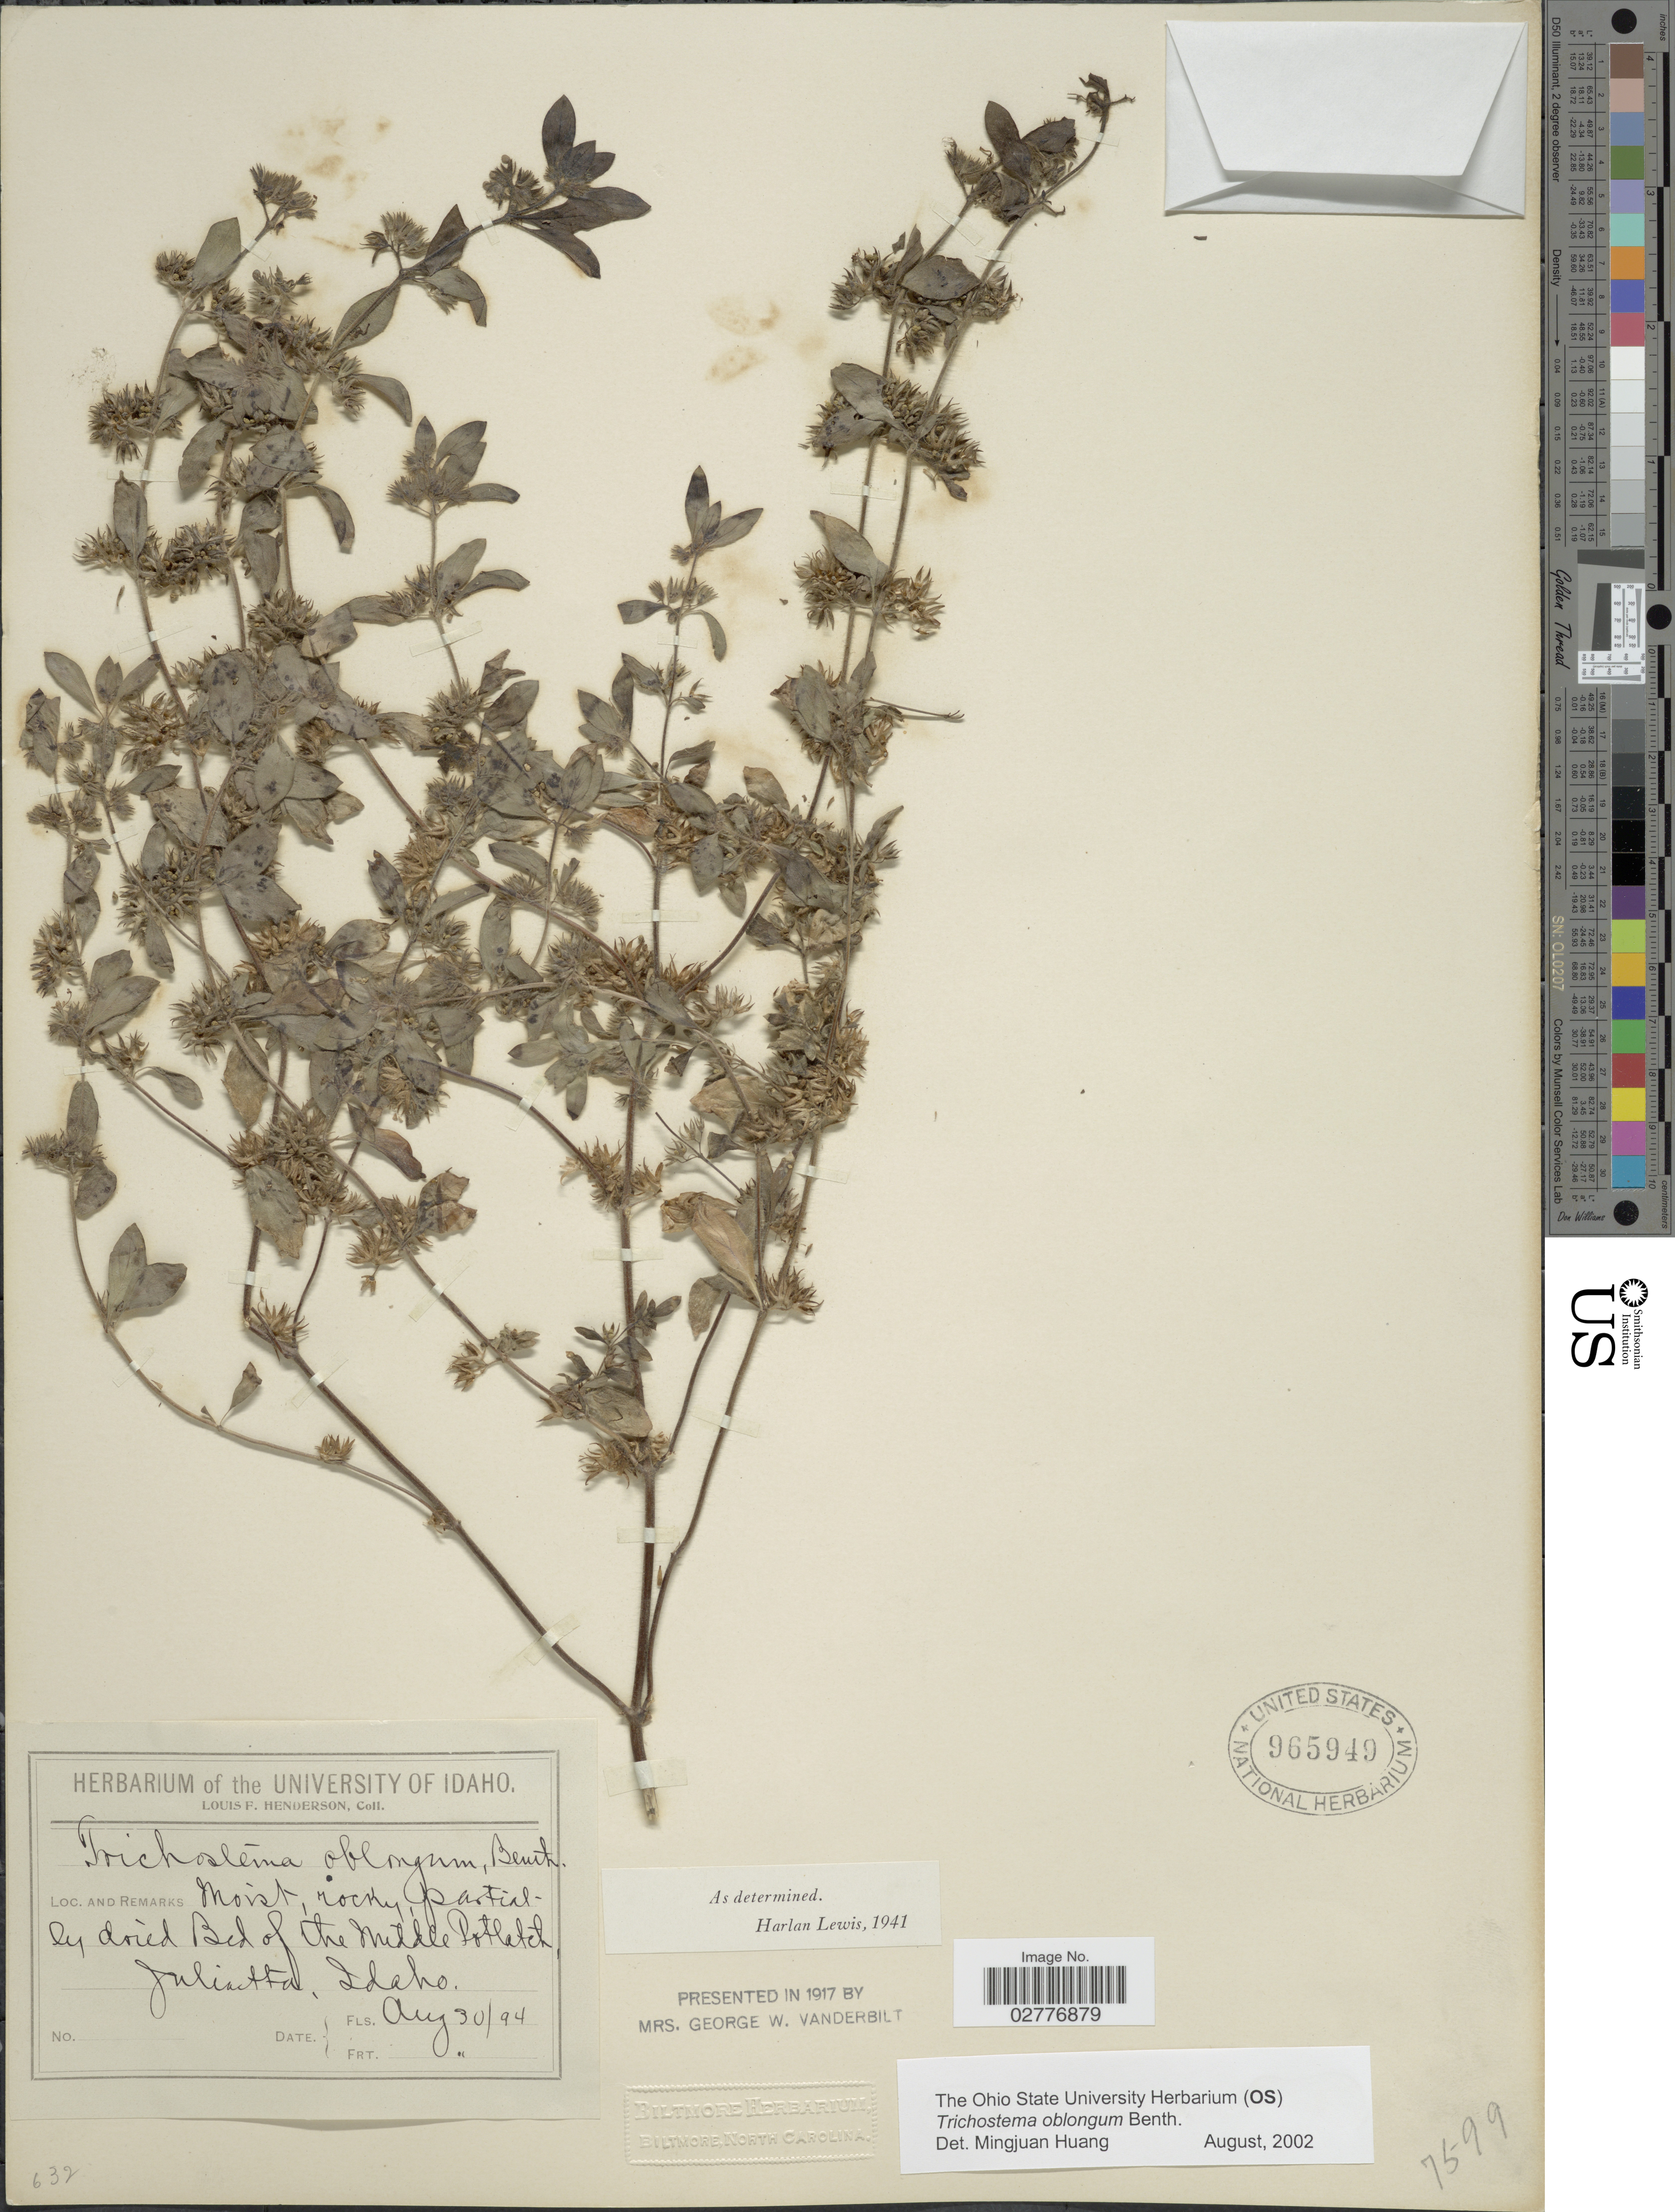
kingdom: Plantae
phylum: Tracheophyta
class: Magnoliopsida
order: Lamiales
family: Lamiaceae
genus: Trichostema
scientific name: Trichostema oblongum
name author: Benth.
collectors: L. Henderson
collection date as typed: Transcribed d/m/y: 30/8/94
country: United States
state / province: Idaho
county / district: Latah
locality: Bed of the Middle Potlatch, Juliaetta.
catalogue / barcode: US 965949